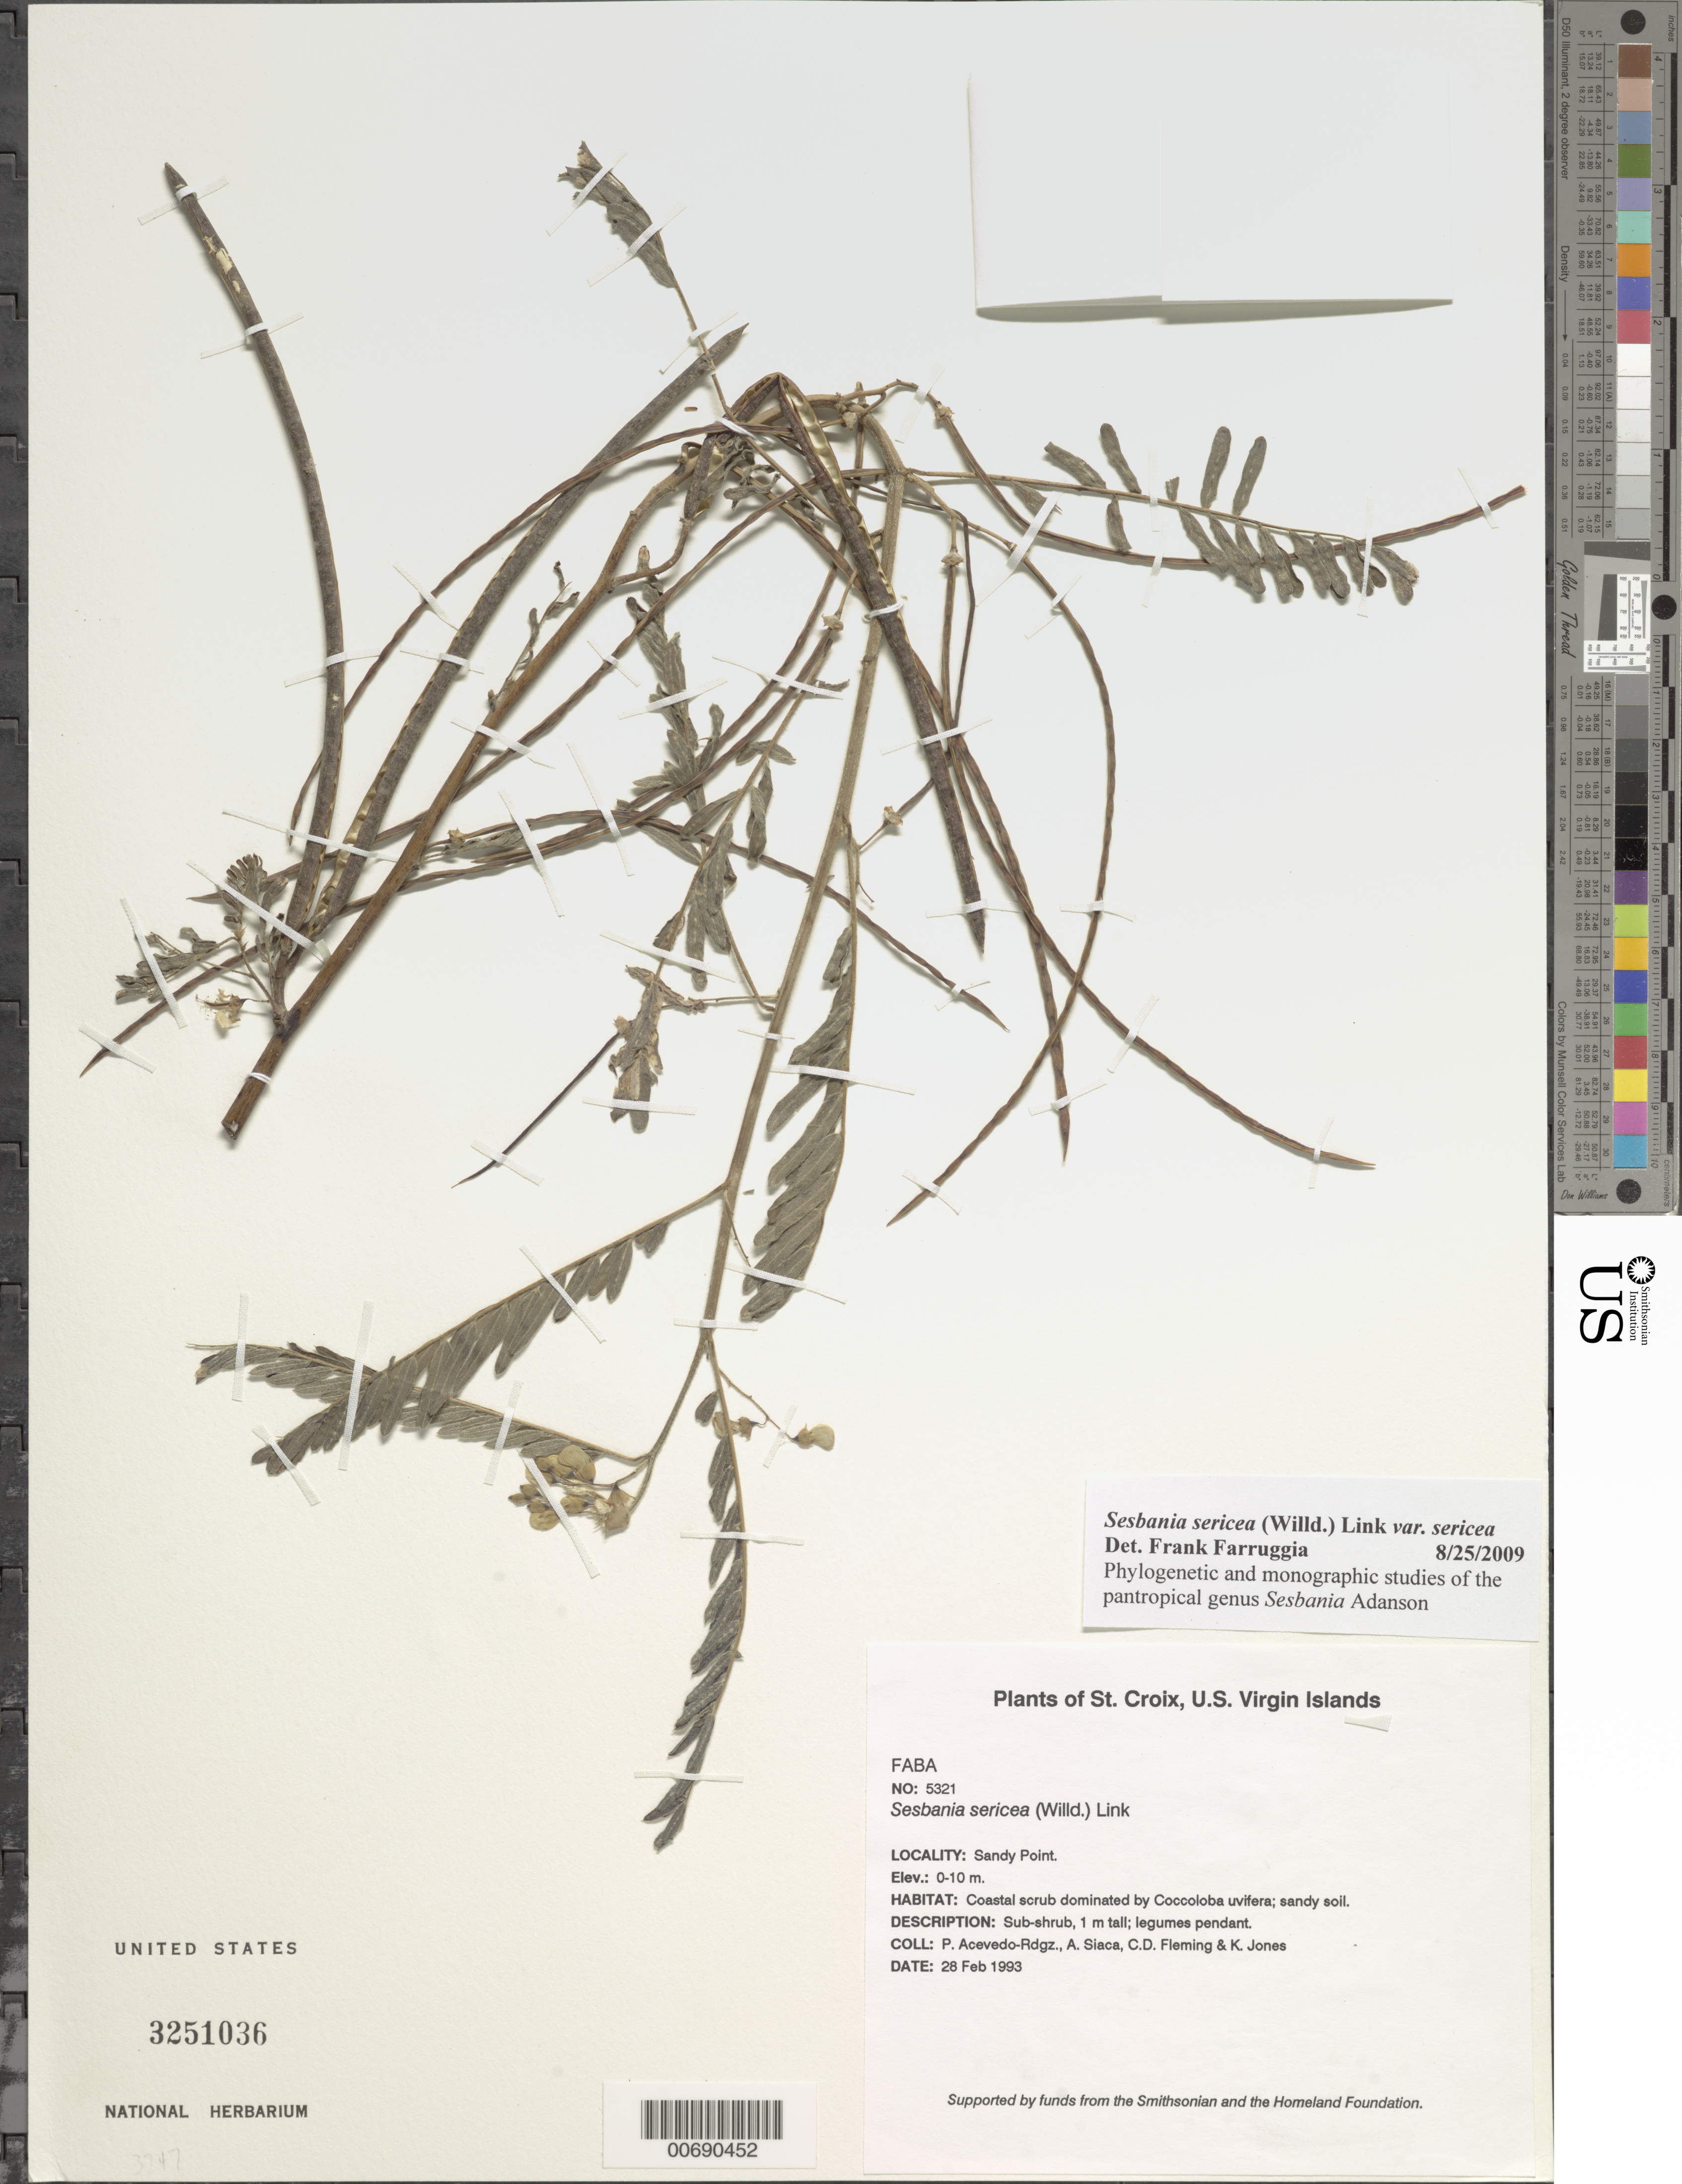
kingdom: Plantae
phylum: Tracheophyta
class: Magnoliopsida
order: Fabales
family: Fabaceae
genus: Sesbania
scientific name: Sesbania sericea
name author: (Willd.) Link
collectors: P. Acevedo-Rodr., A. Siaca, C. Fleming & K. Jones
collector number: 5321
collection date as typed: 28 Feb 1993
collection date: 1993-02-28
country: U.S. Virgin Islands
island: St. Croix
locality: Sandy Point.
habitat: Coastal scrub dominated by Coccoloba uvifera; sandy soil.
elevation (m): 0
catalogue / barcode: US 3251036